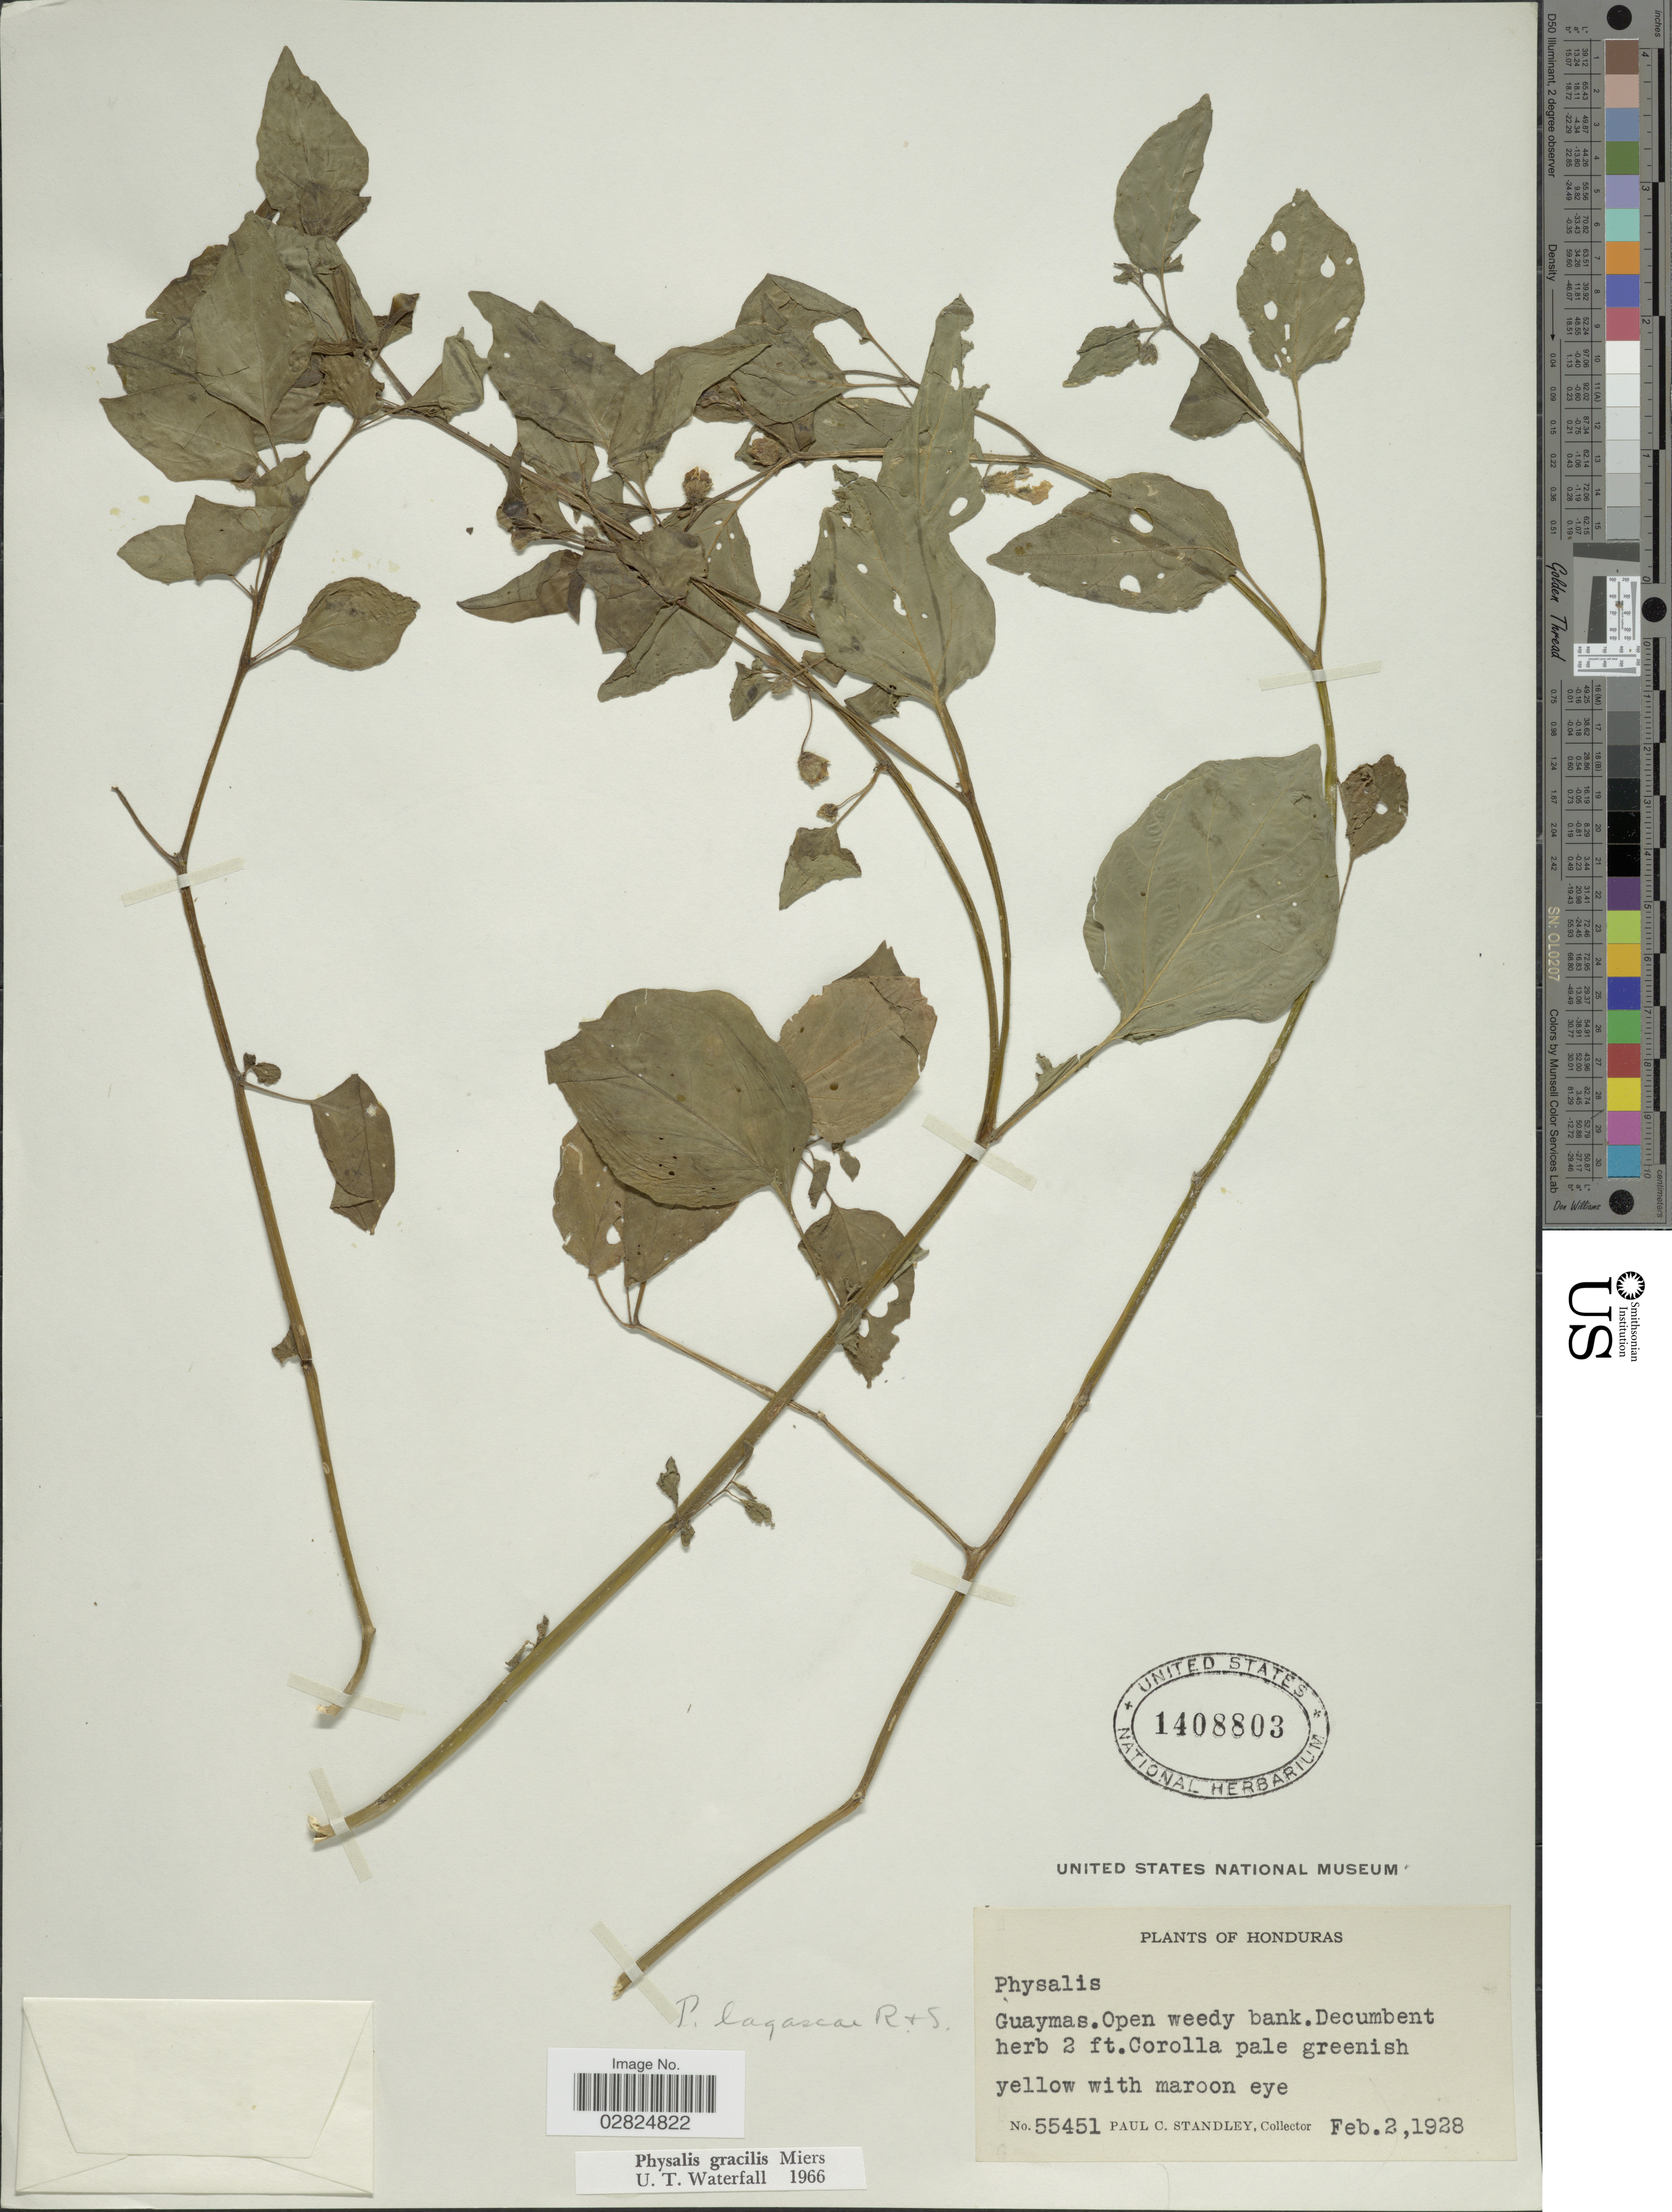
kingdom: Plantae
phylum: Tracheophyta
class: Magnoliopsida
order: Solanales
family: Solanaceae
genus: Physalis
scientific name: Physalis gracilis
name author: Miers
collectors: P. C. Standley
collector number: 55451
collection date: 1928-02-02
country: Honduras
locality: Guaymas.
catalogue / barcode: US 1408803